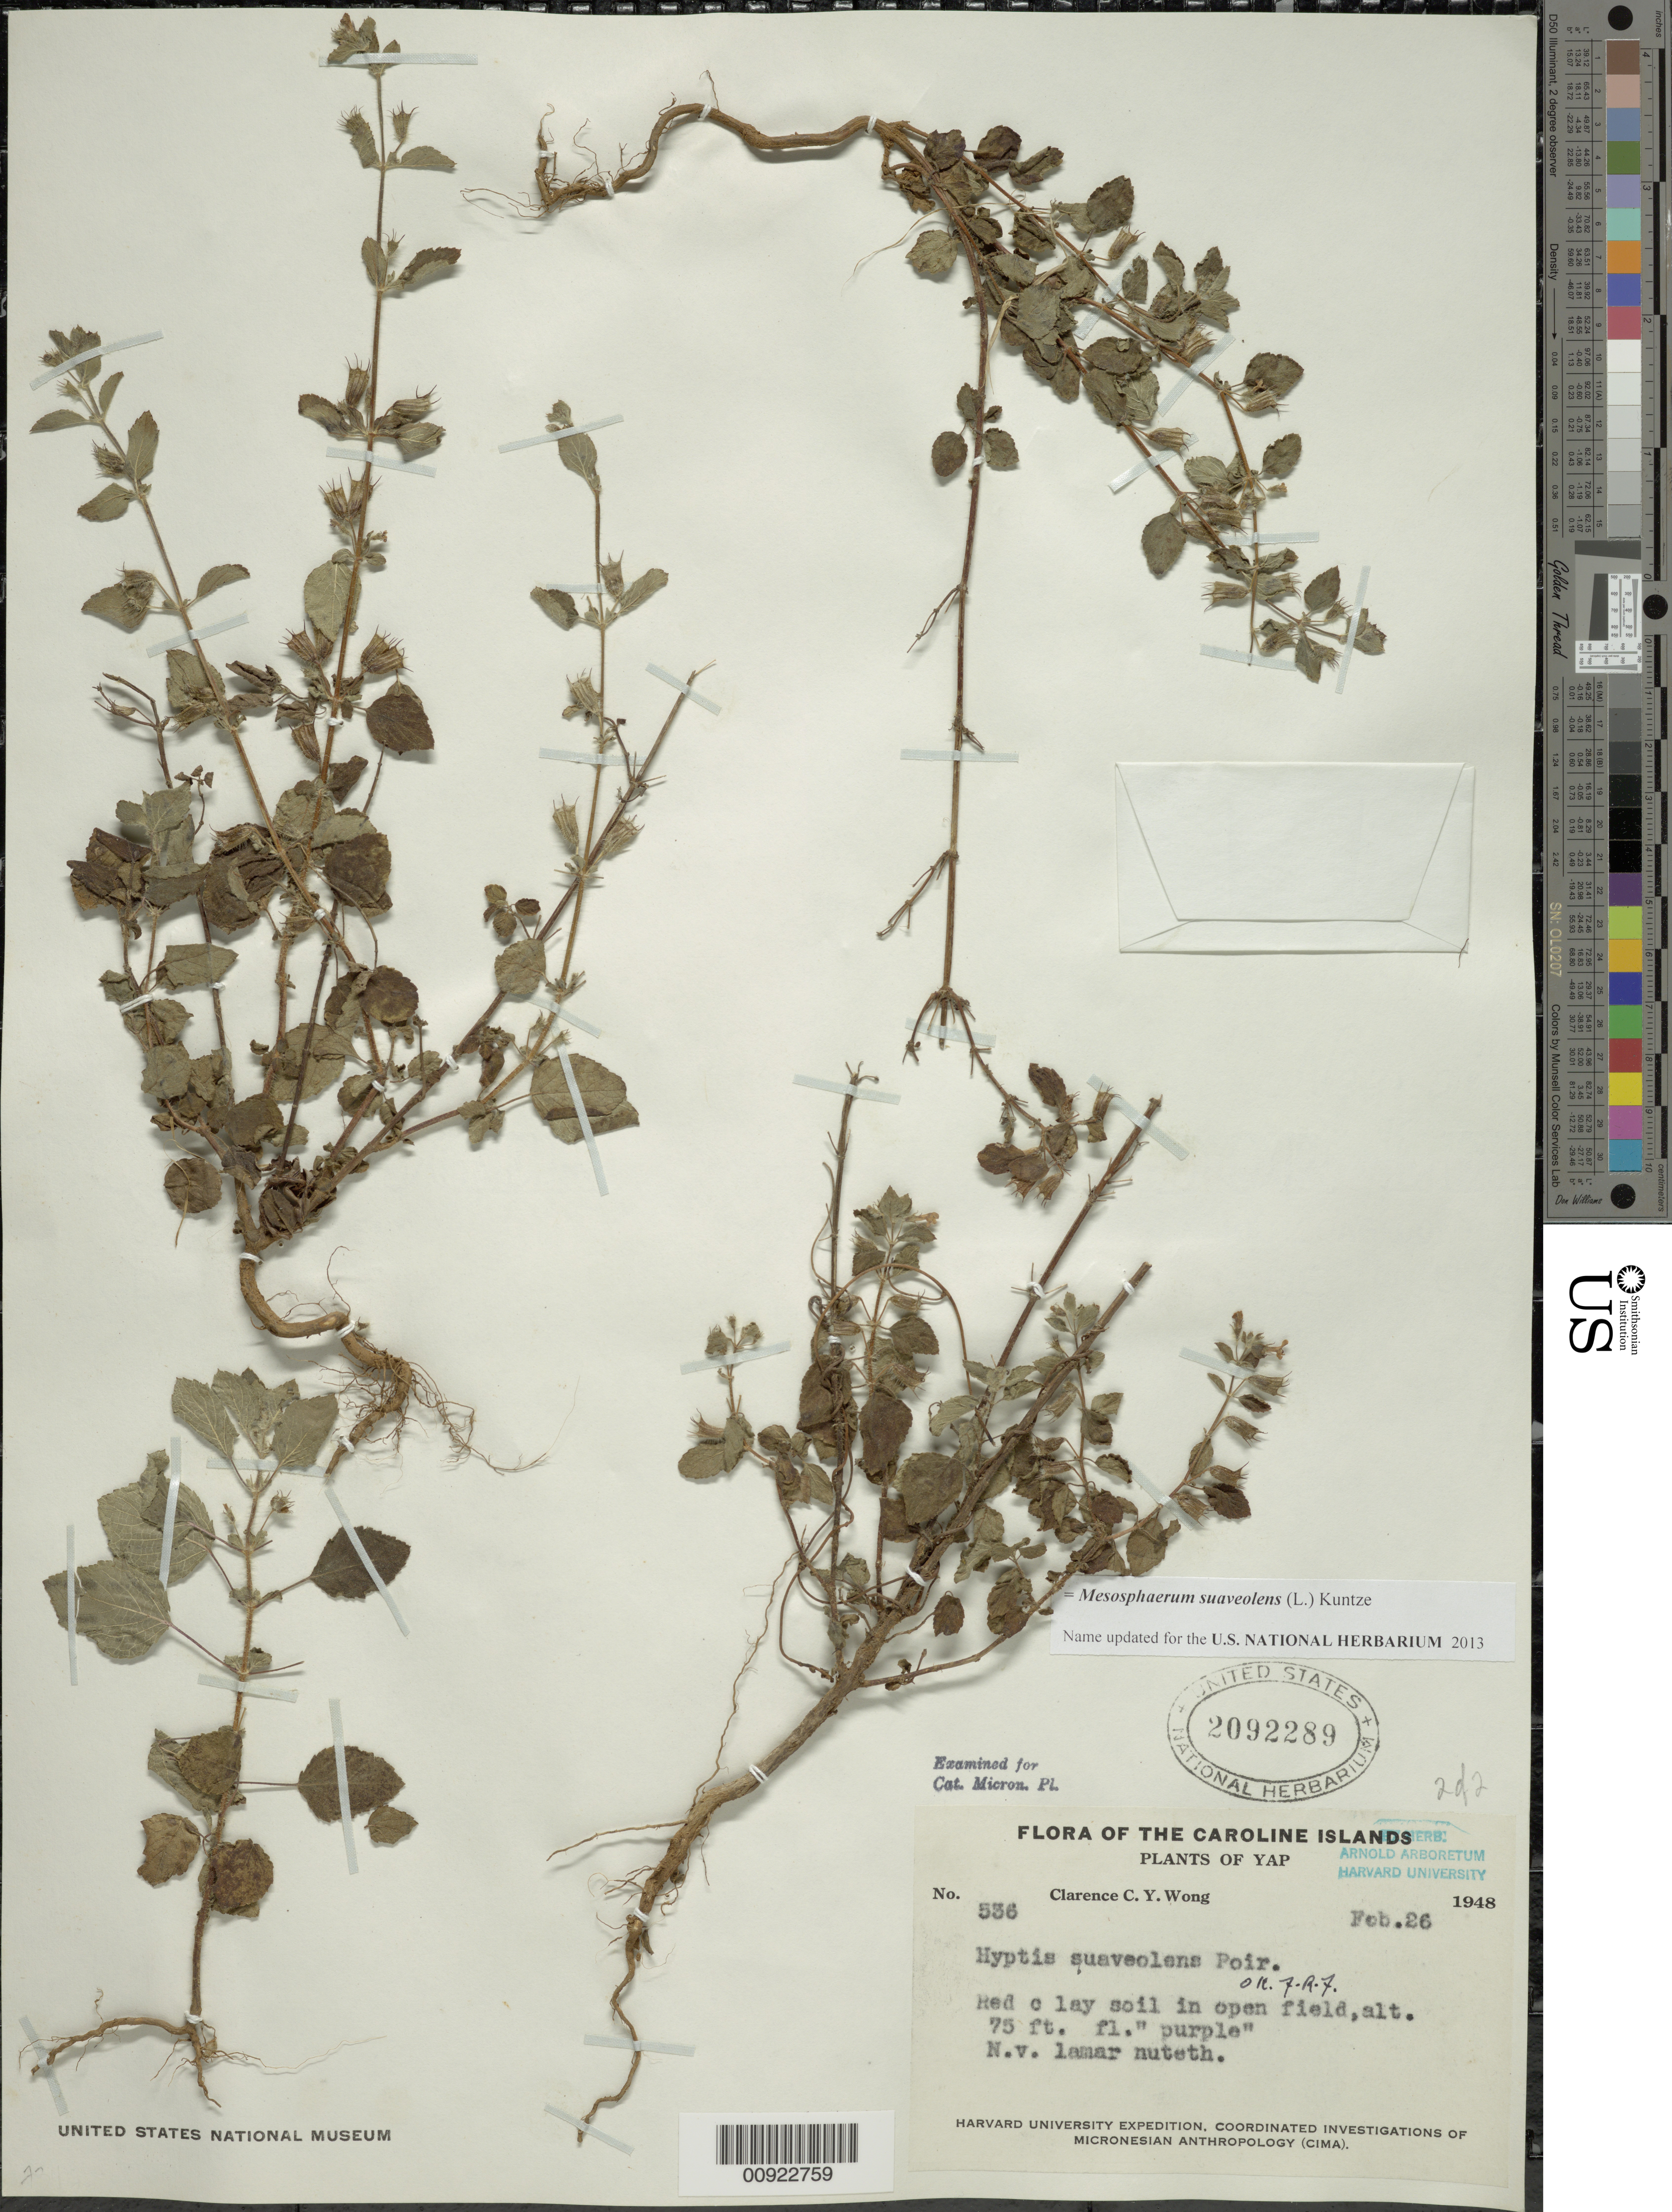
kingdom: Plantae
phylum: Tracheophyta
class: Magnoliopsida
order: Lamiales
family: Lamiaceae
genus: Mesosphaerum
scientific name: Mesosphaerum suaveolens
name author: (L.) Kuntze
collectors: C. Wong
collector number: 536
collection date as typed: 26 Feb 1948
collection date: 1948-02-26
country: Micronesia, Federated States of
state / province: Yap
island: Yap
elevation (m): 23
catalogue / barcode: US 2092289